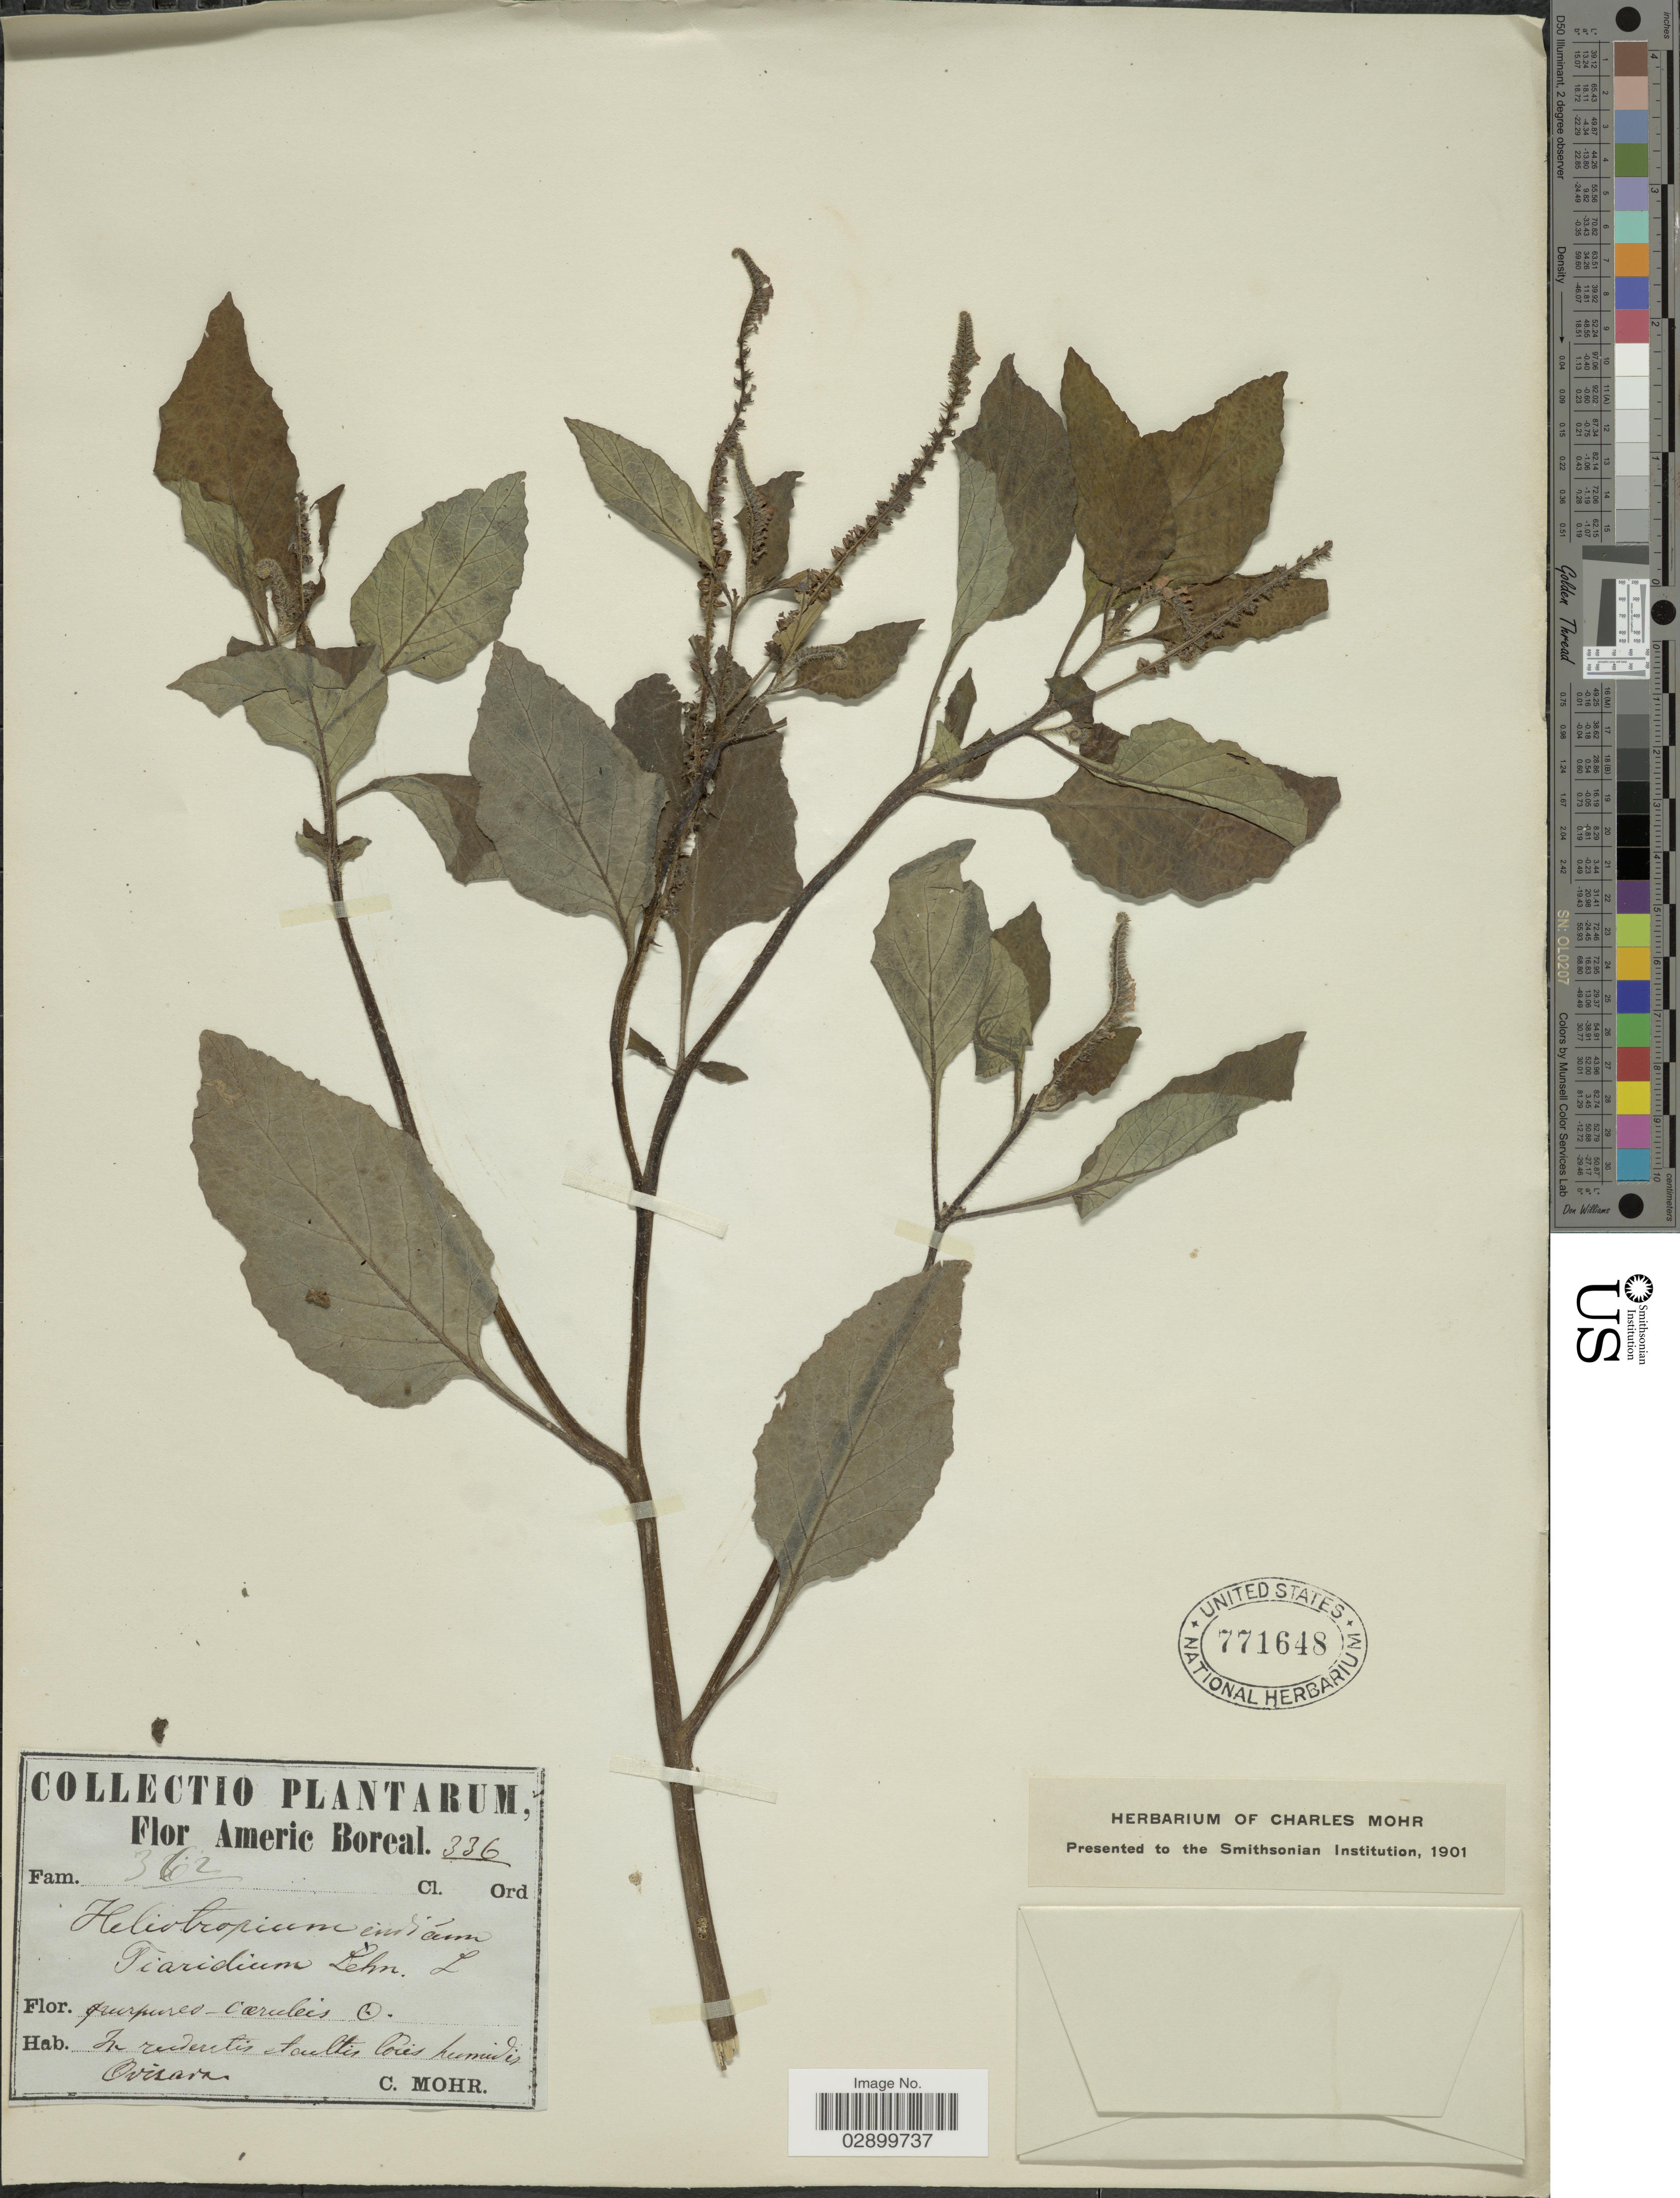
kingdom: Plantae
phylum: Tracheophyta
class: Magnoliopsida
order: Boraginales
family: Heliotropiaceae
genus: Heliotropium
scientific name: Heliotropium indicum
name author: L.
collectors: Mohr, C. T. (herbarium)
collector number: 336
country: Mexico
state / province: Veracruz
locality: Americ Boreal. Orisava.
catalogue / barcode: US 771648